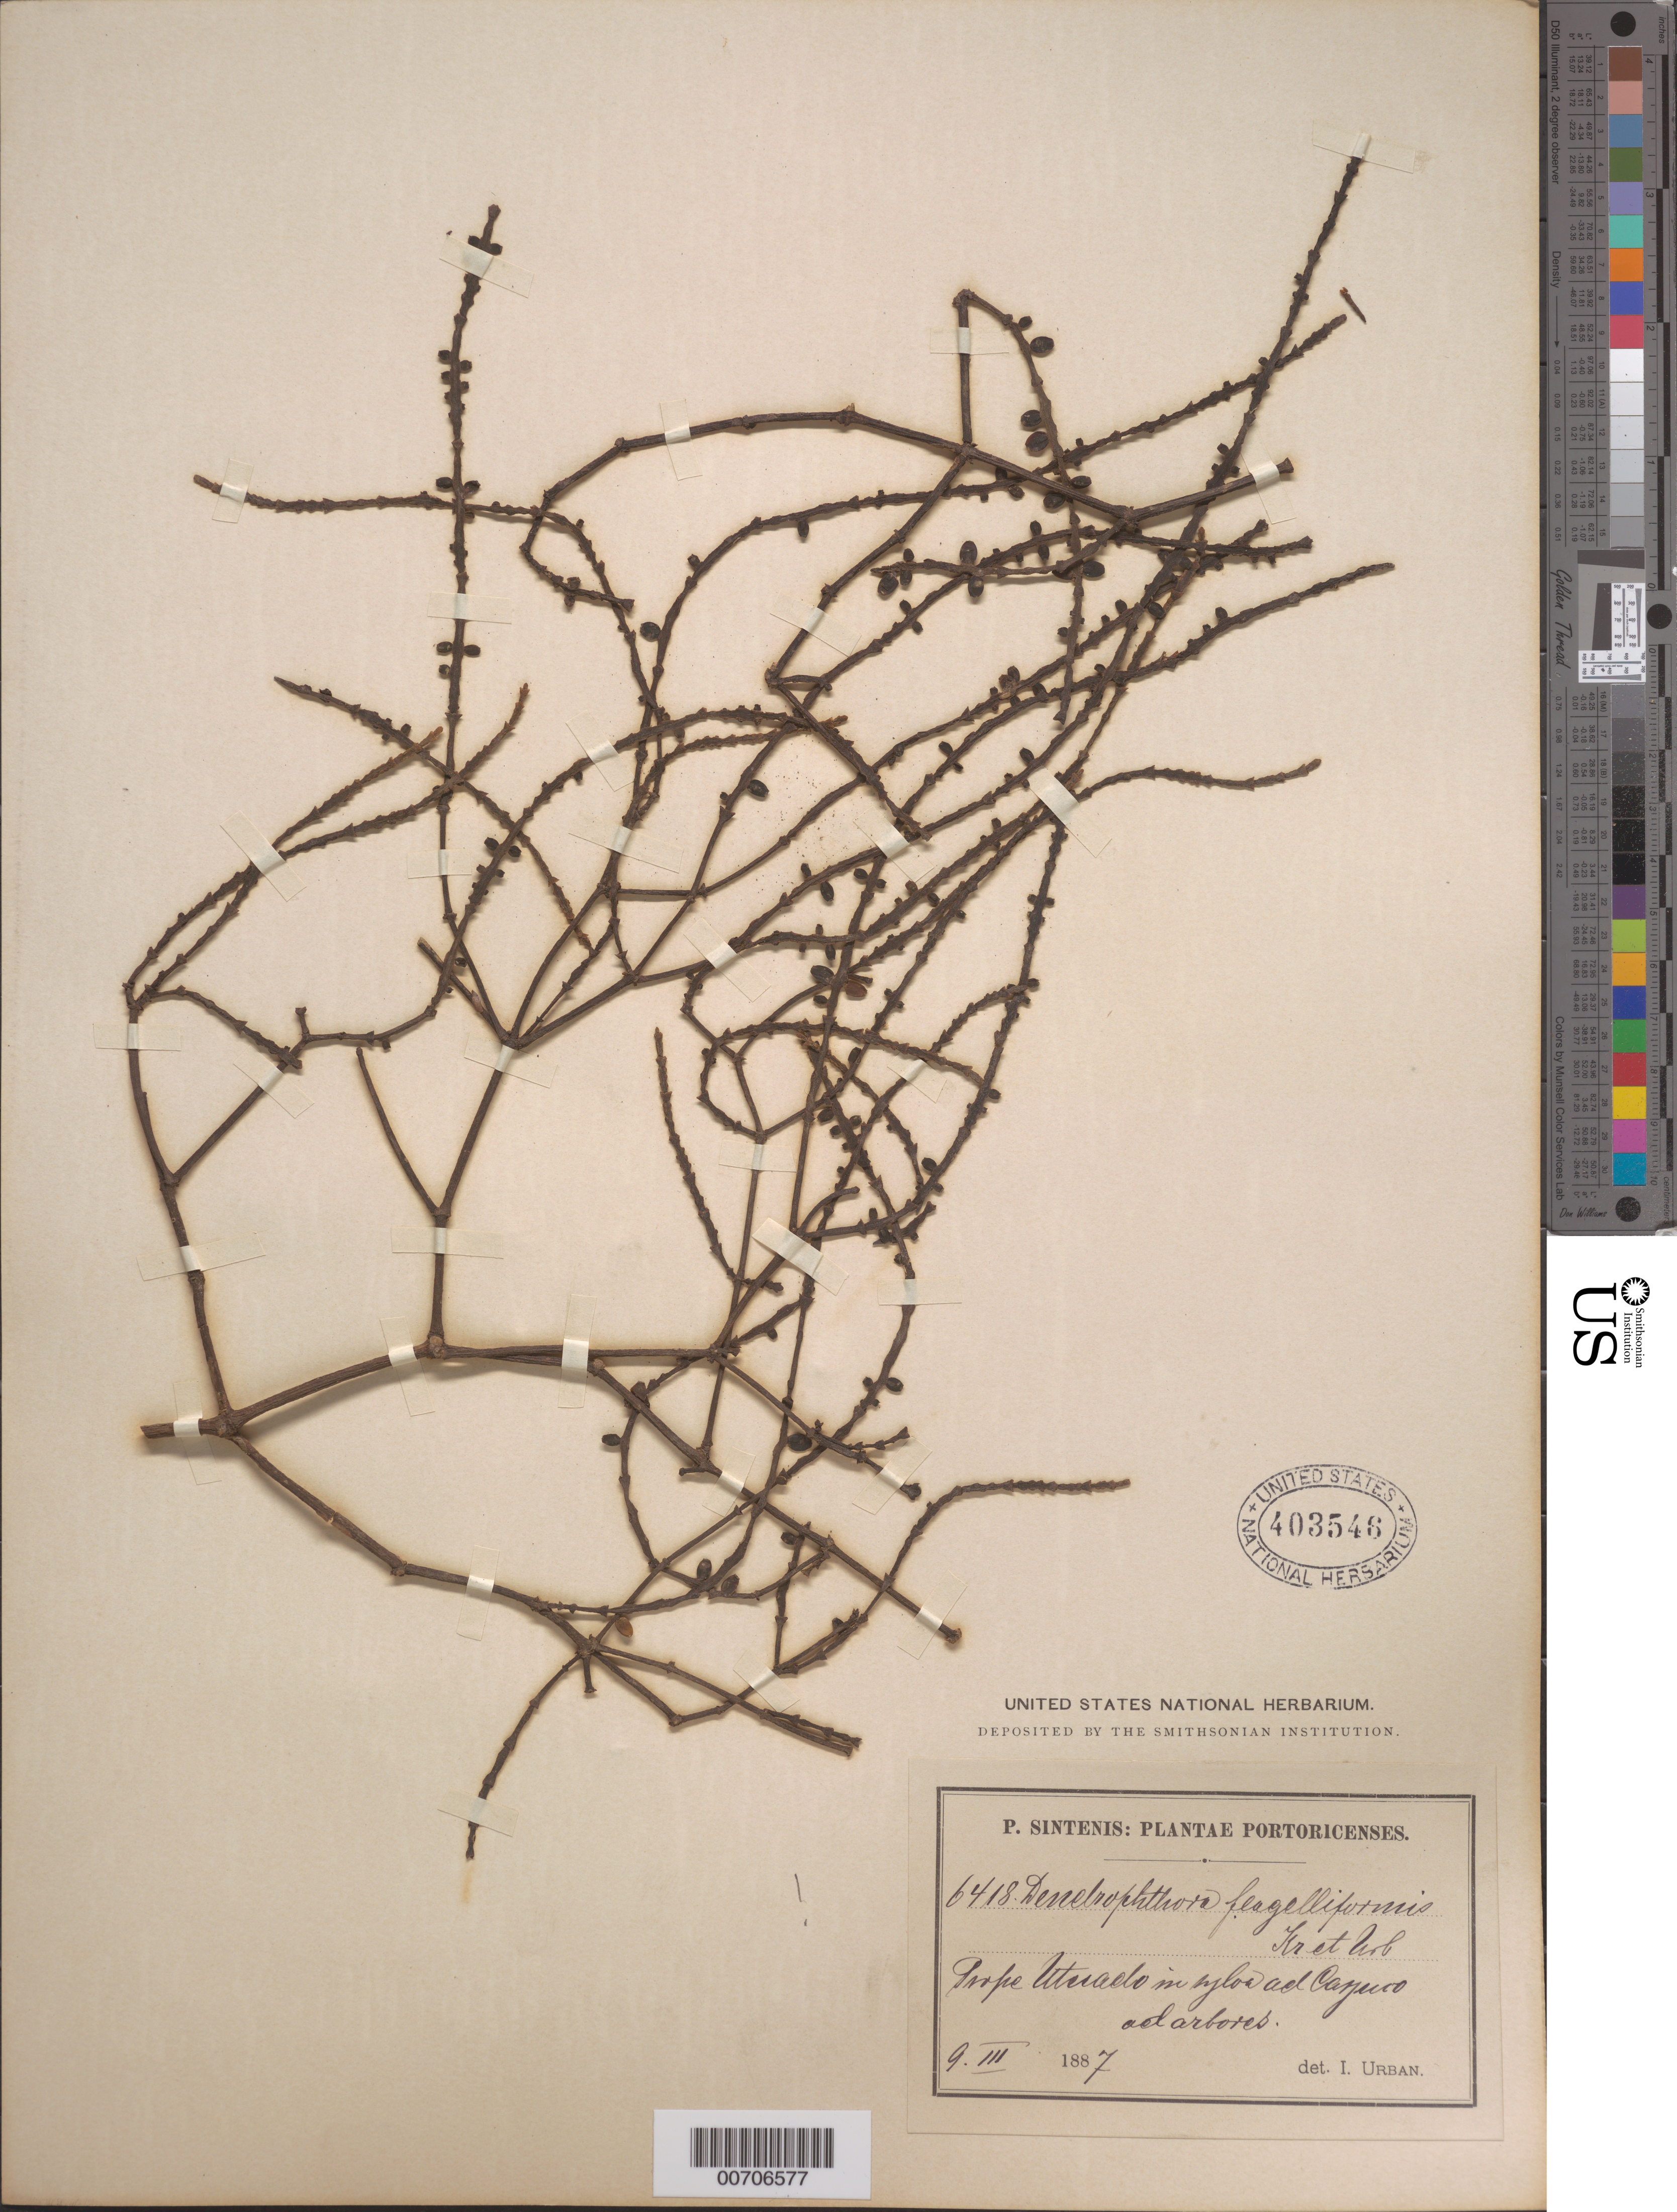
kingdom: Plantae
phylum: Tracheophyta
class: Magnoliopsida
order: Santalales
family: Viscaceae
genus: Dendrophthora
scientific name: Dendrophthora flagelliformis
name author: (Lam.) Krug & Urb.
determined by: Urban, Ignatz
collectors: P. Sintenis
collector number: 6418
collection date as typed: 09 Mar 1887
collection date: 1887-03-09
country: Puerto Rico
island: Greater Antilles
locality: Prope Utuado in sylva ad Cayuco ad arbores.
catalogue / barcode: US 403546